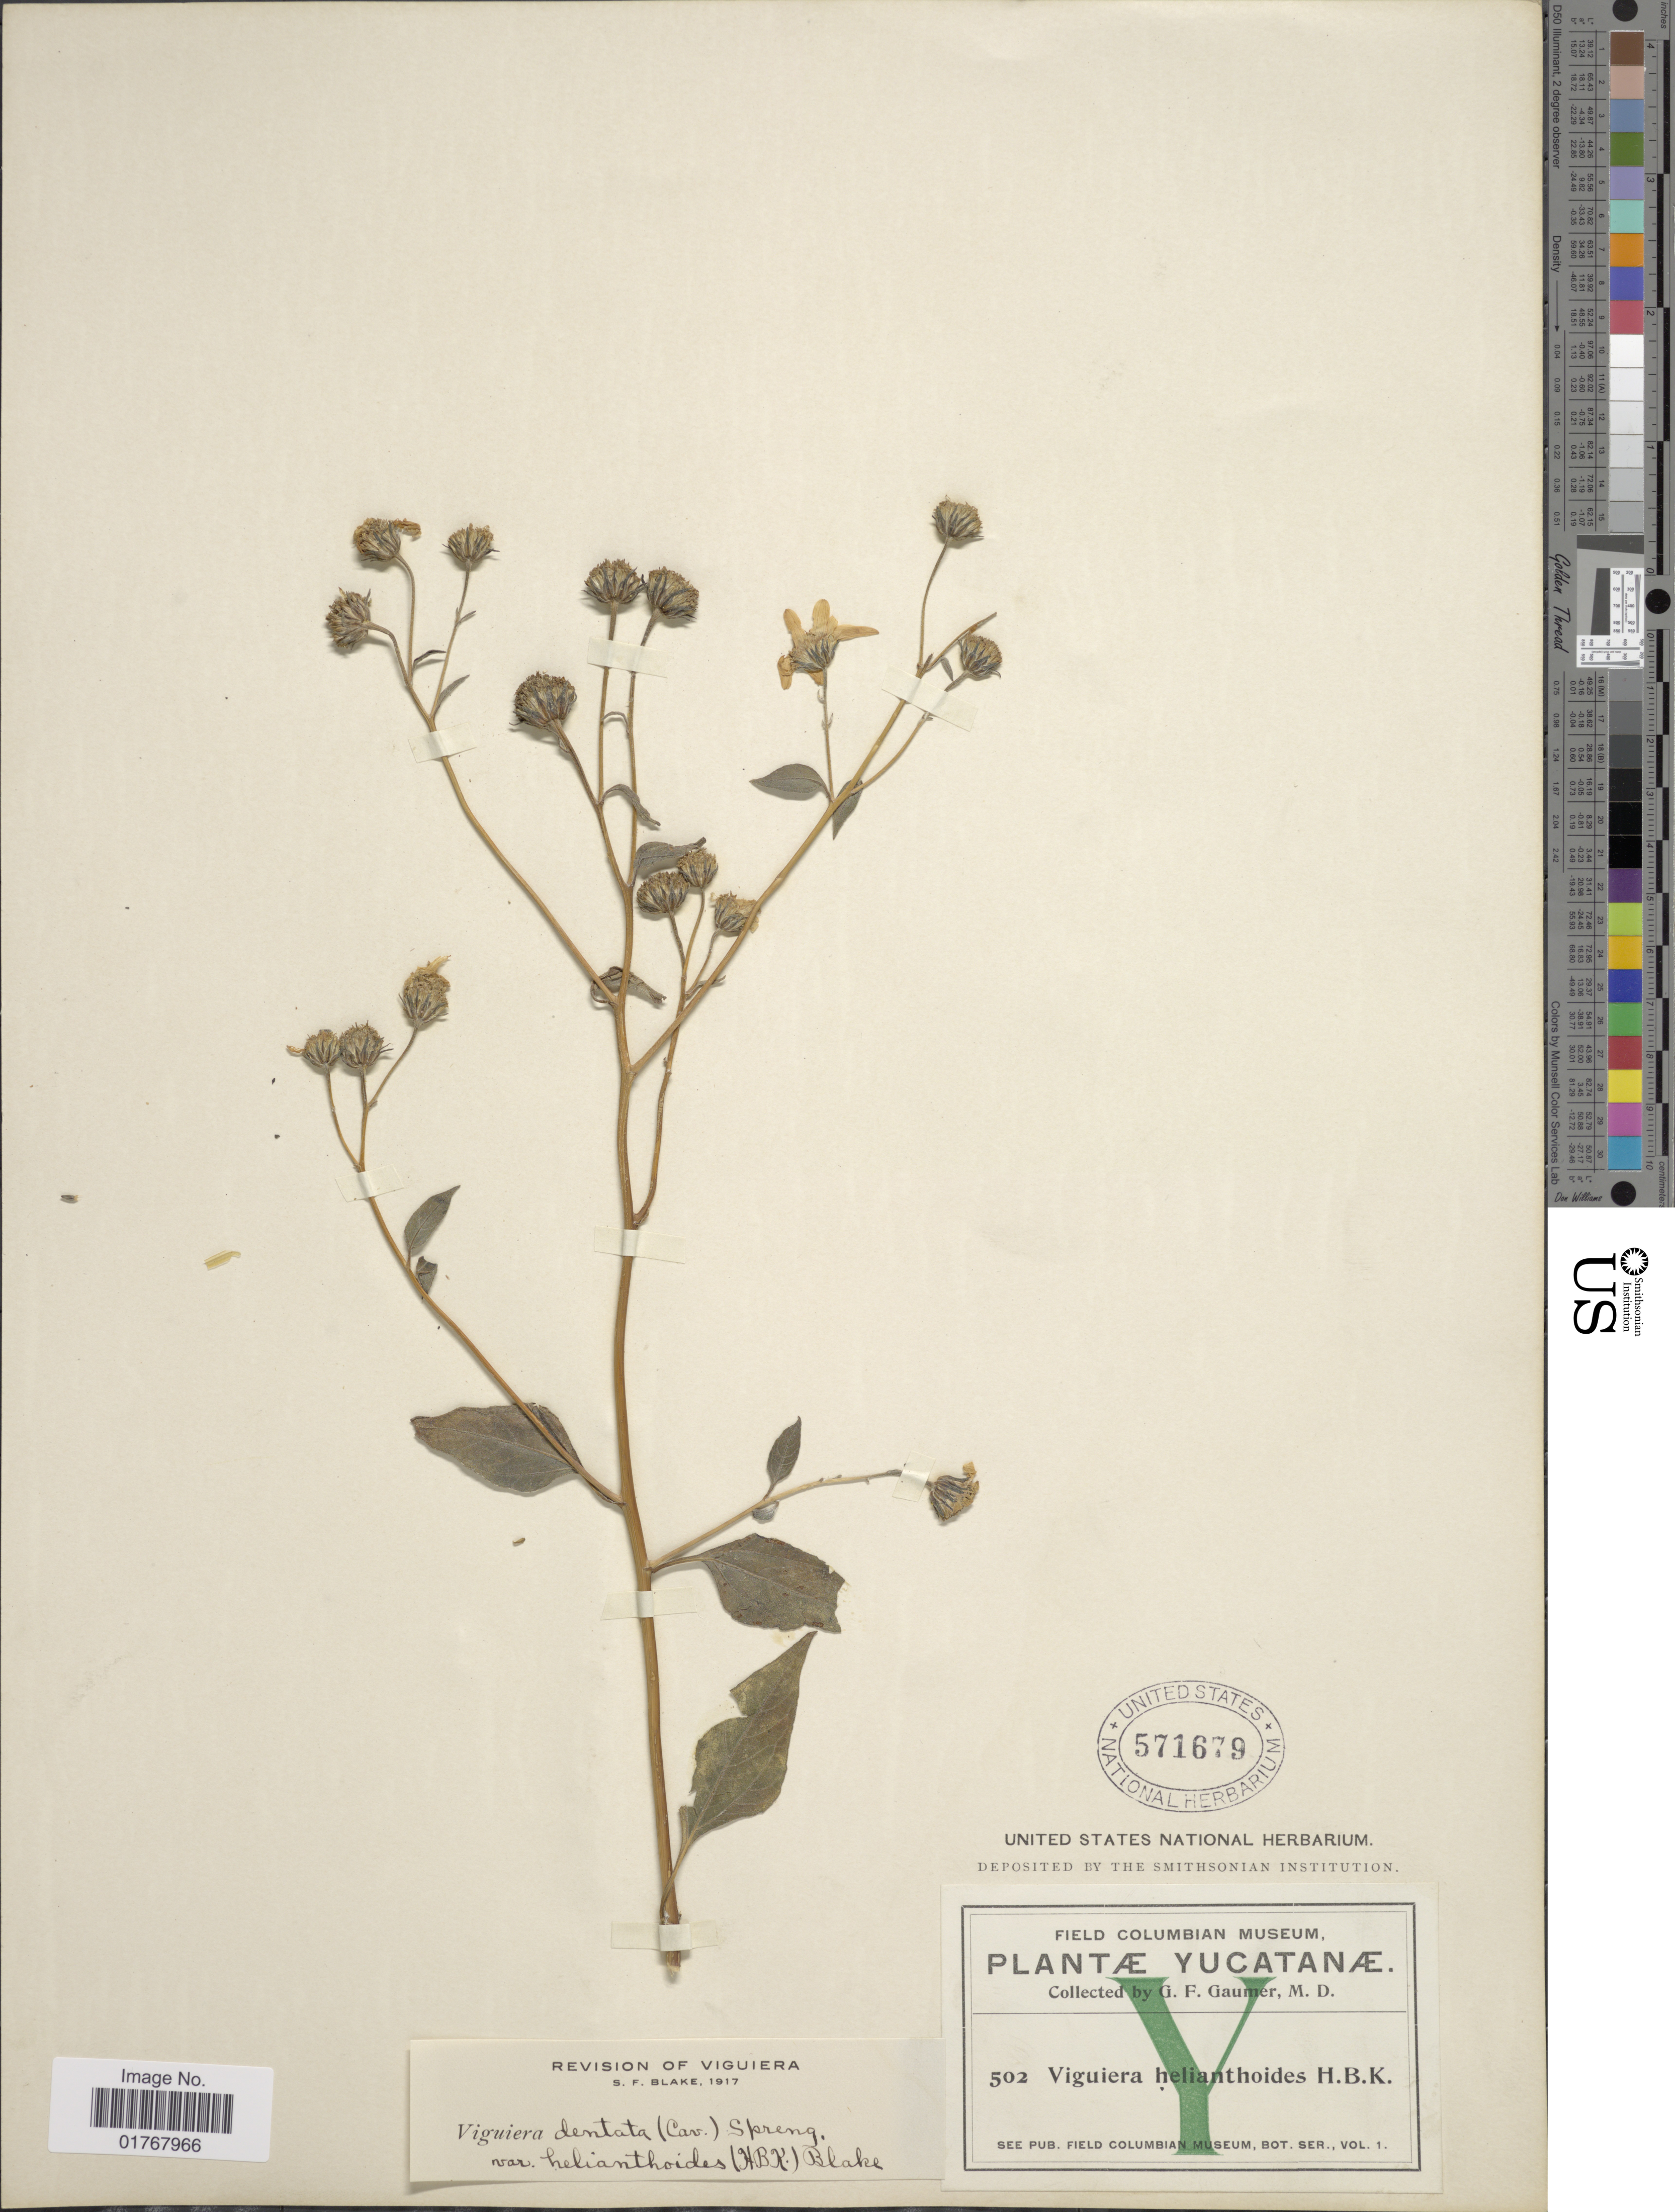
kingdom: Plantae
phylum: Tracheophyta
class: Magnoliopsida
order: Asterales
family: Asteraceae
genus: Viguiera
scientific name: Viguiera dentata var. helianthoides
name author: (Kunth) Blake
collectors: G. F. Gaumer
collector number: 502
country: Mexico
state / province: Yucatán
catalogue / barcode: US 571679